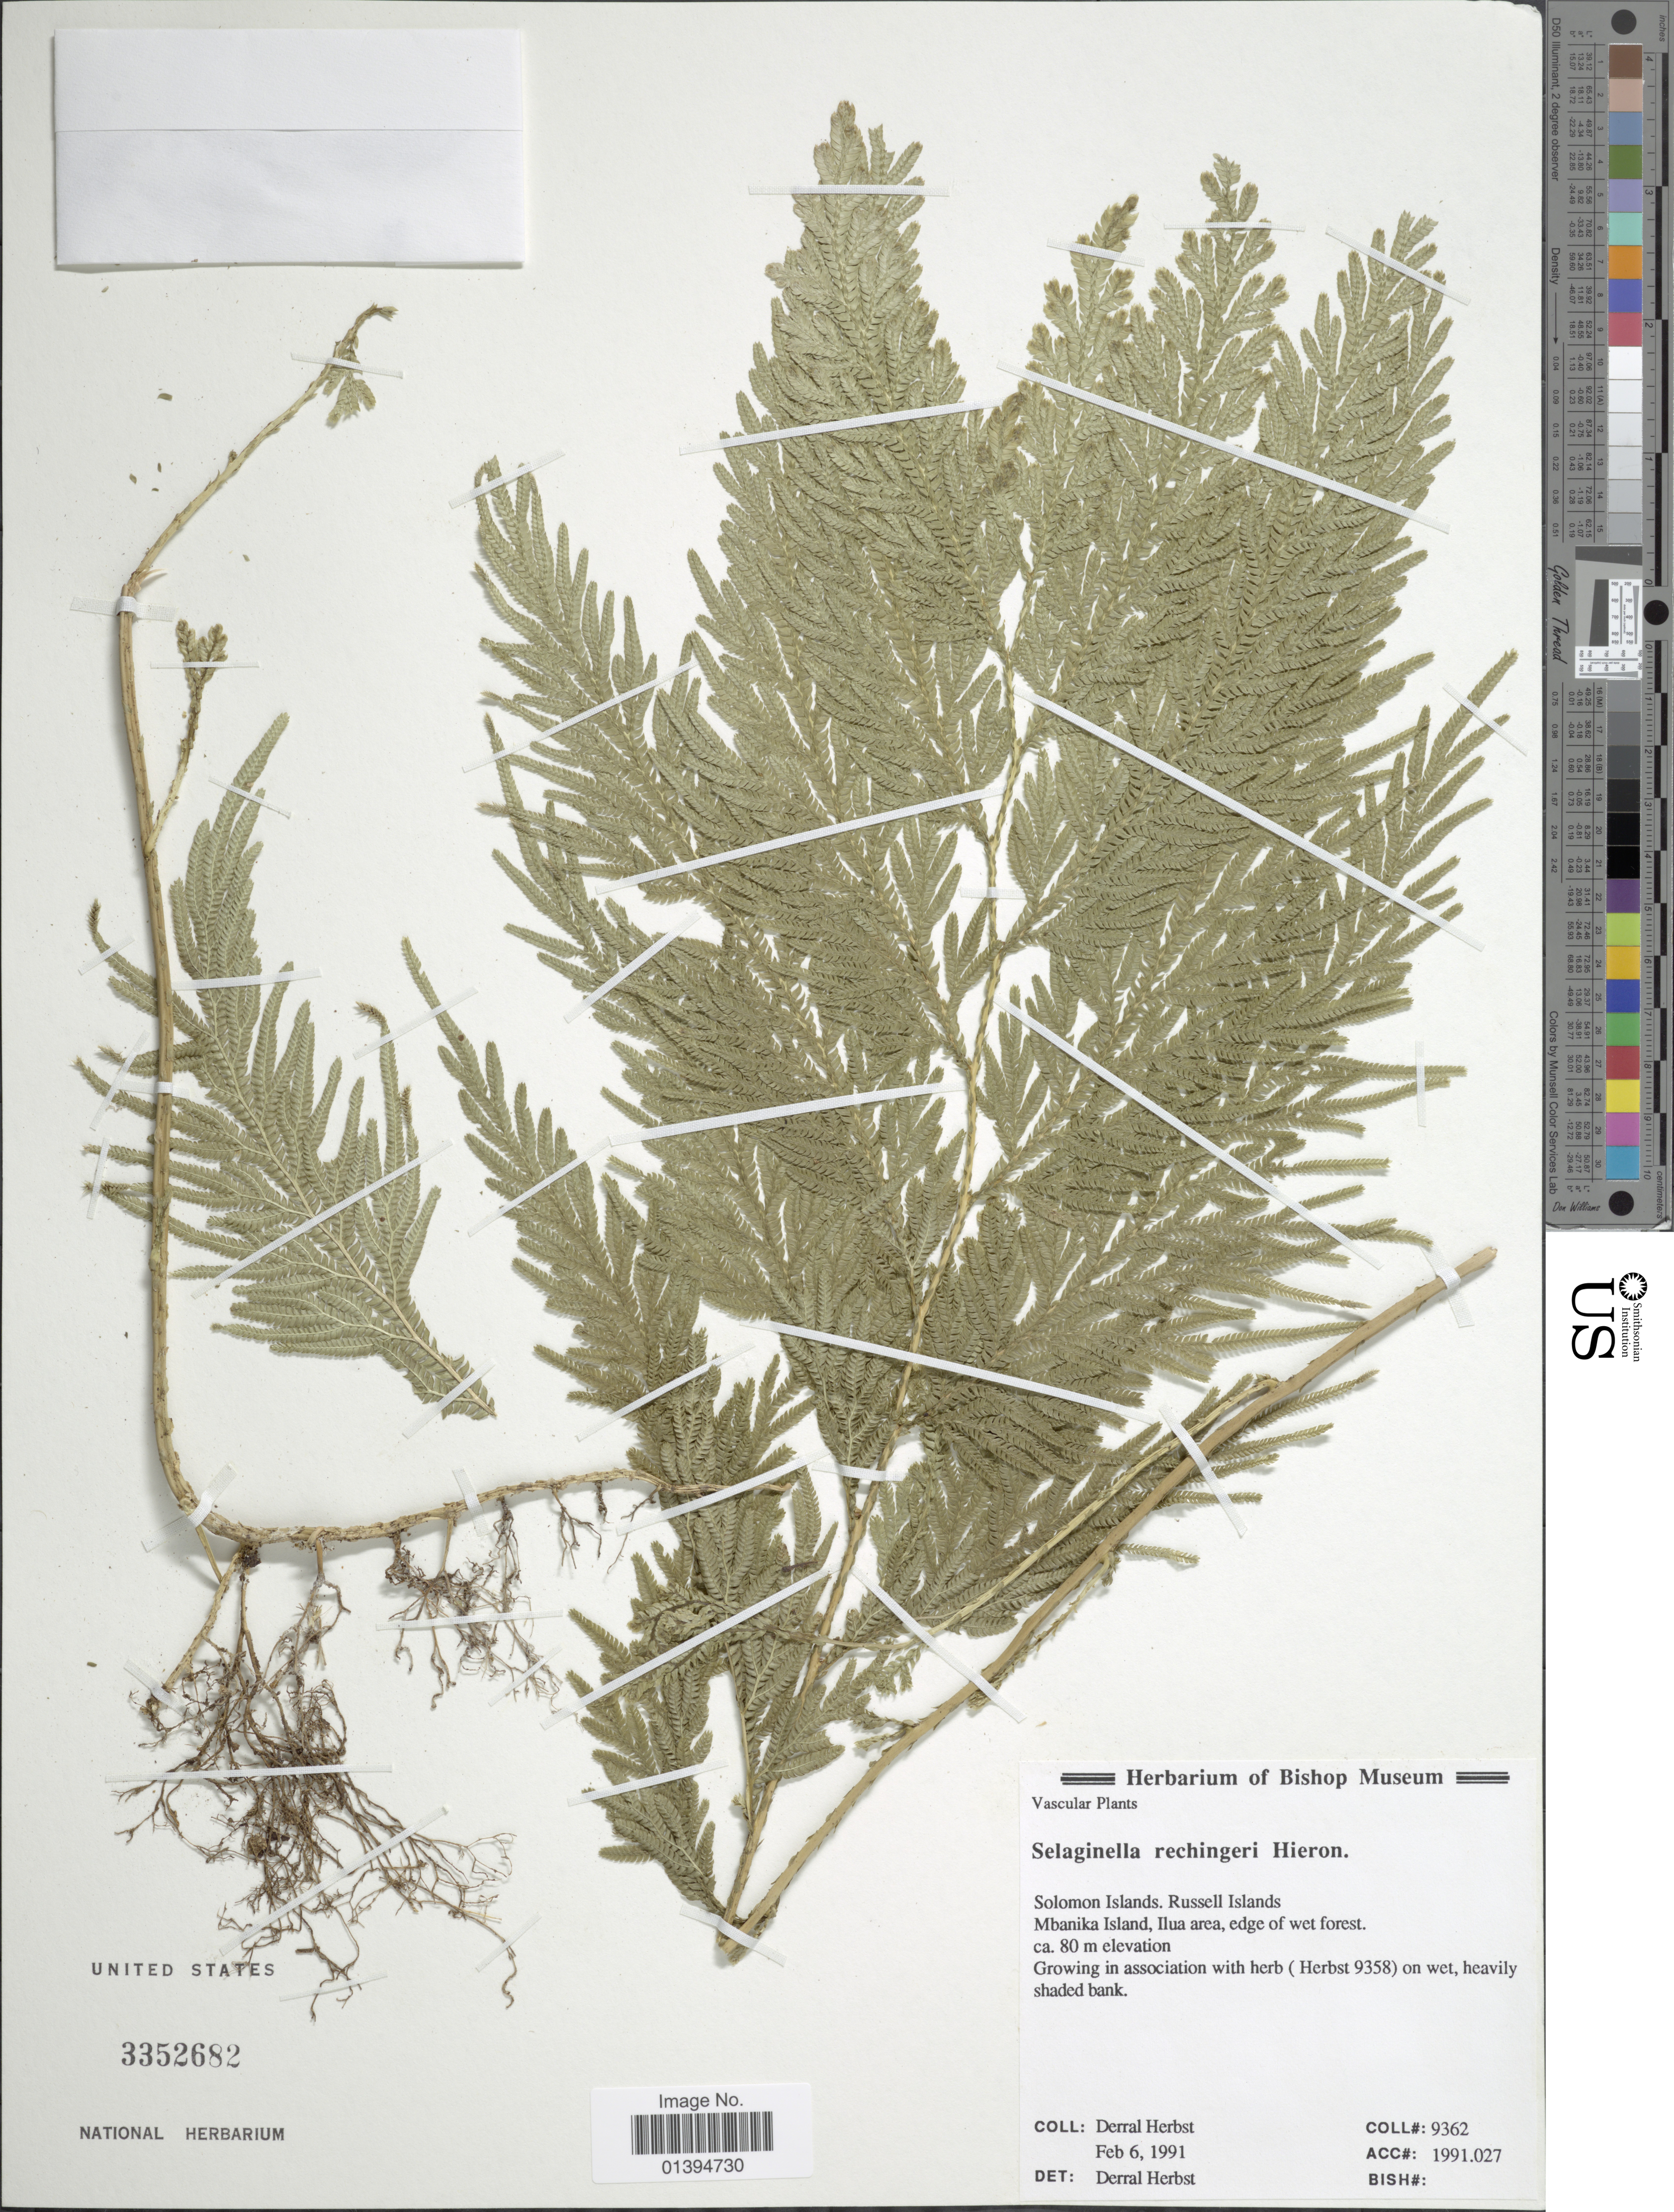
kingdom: Plantae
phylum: Tracheophyta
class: Lycopodiopsida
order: Selaginellales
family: Selaginellaceae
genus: Selaginella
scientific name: Selaginella rechingeri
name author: Hieron.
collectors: D. Herbst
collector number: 9362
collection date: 1991-02-06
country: Solomon Islands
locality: Russell Islands, Mbanika Islands, Ilua area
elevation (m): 80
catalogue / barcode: US 3352682